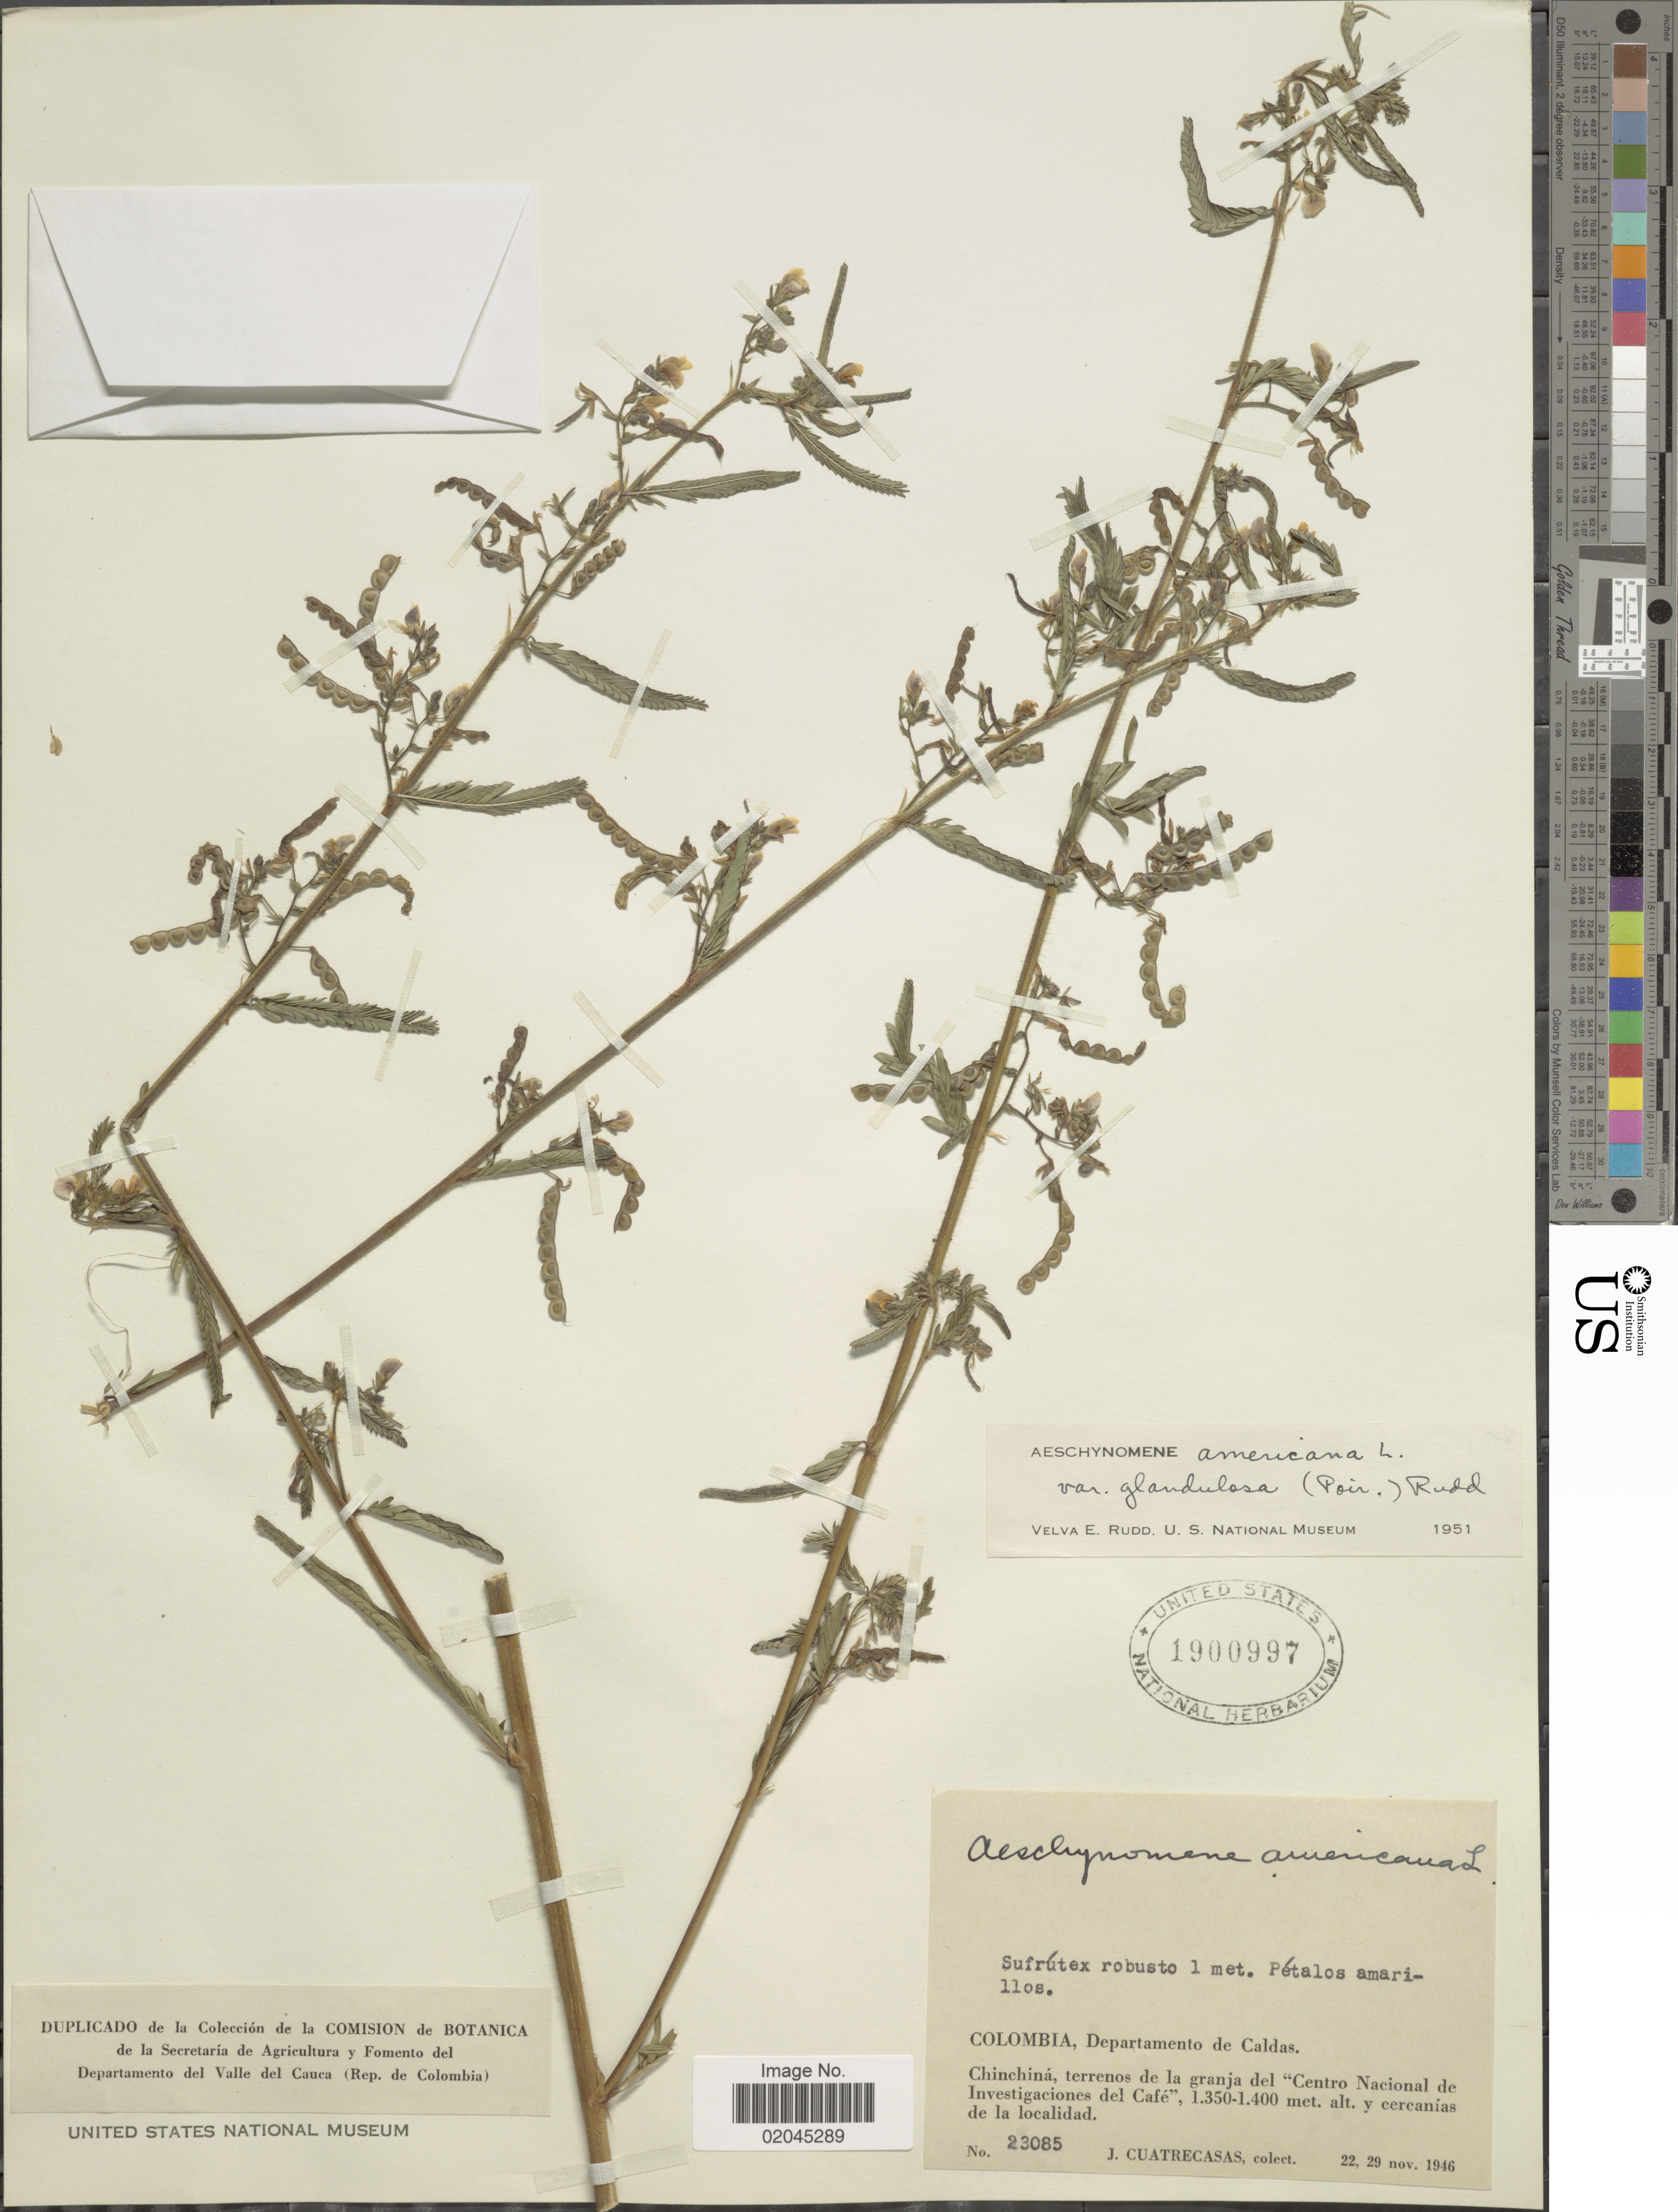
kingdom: Plantae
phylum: Tracheophyta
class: Magnoliopsida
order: Fabales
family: Fabaceae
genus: Aeschynomene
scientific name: Aeschynomene americana var. americana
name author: L.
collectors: J. Cuatrecasas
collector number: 23085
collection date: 1946-11-22/1946-11-29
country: Colombia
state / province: Caldas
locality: Departamento de Caldas, Chinchiná, terrenos de la granja del 'Centro Nacional de Investigaciones del Café' y cercanías de la localidad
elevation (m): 1350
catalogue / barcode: US 1900997